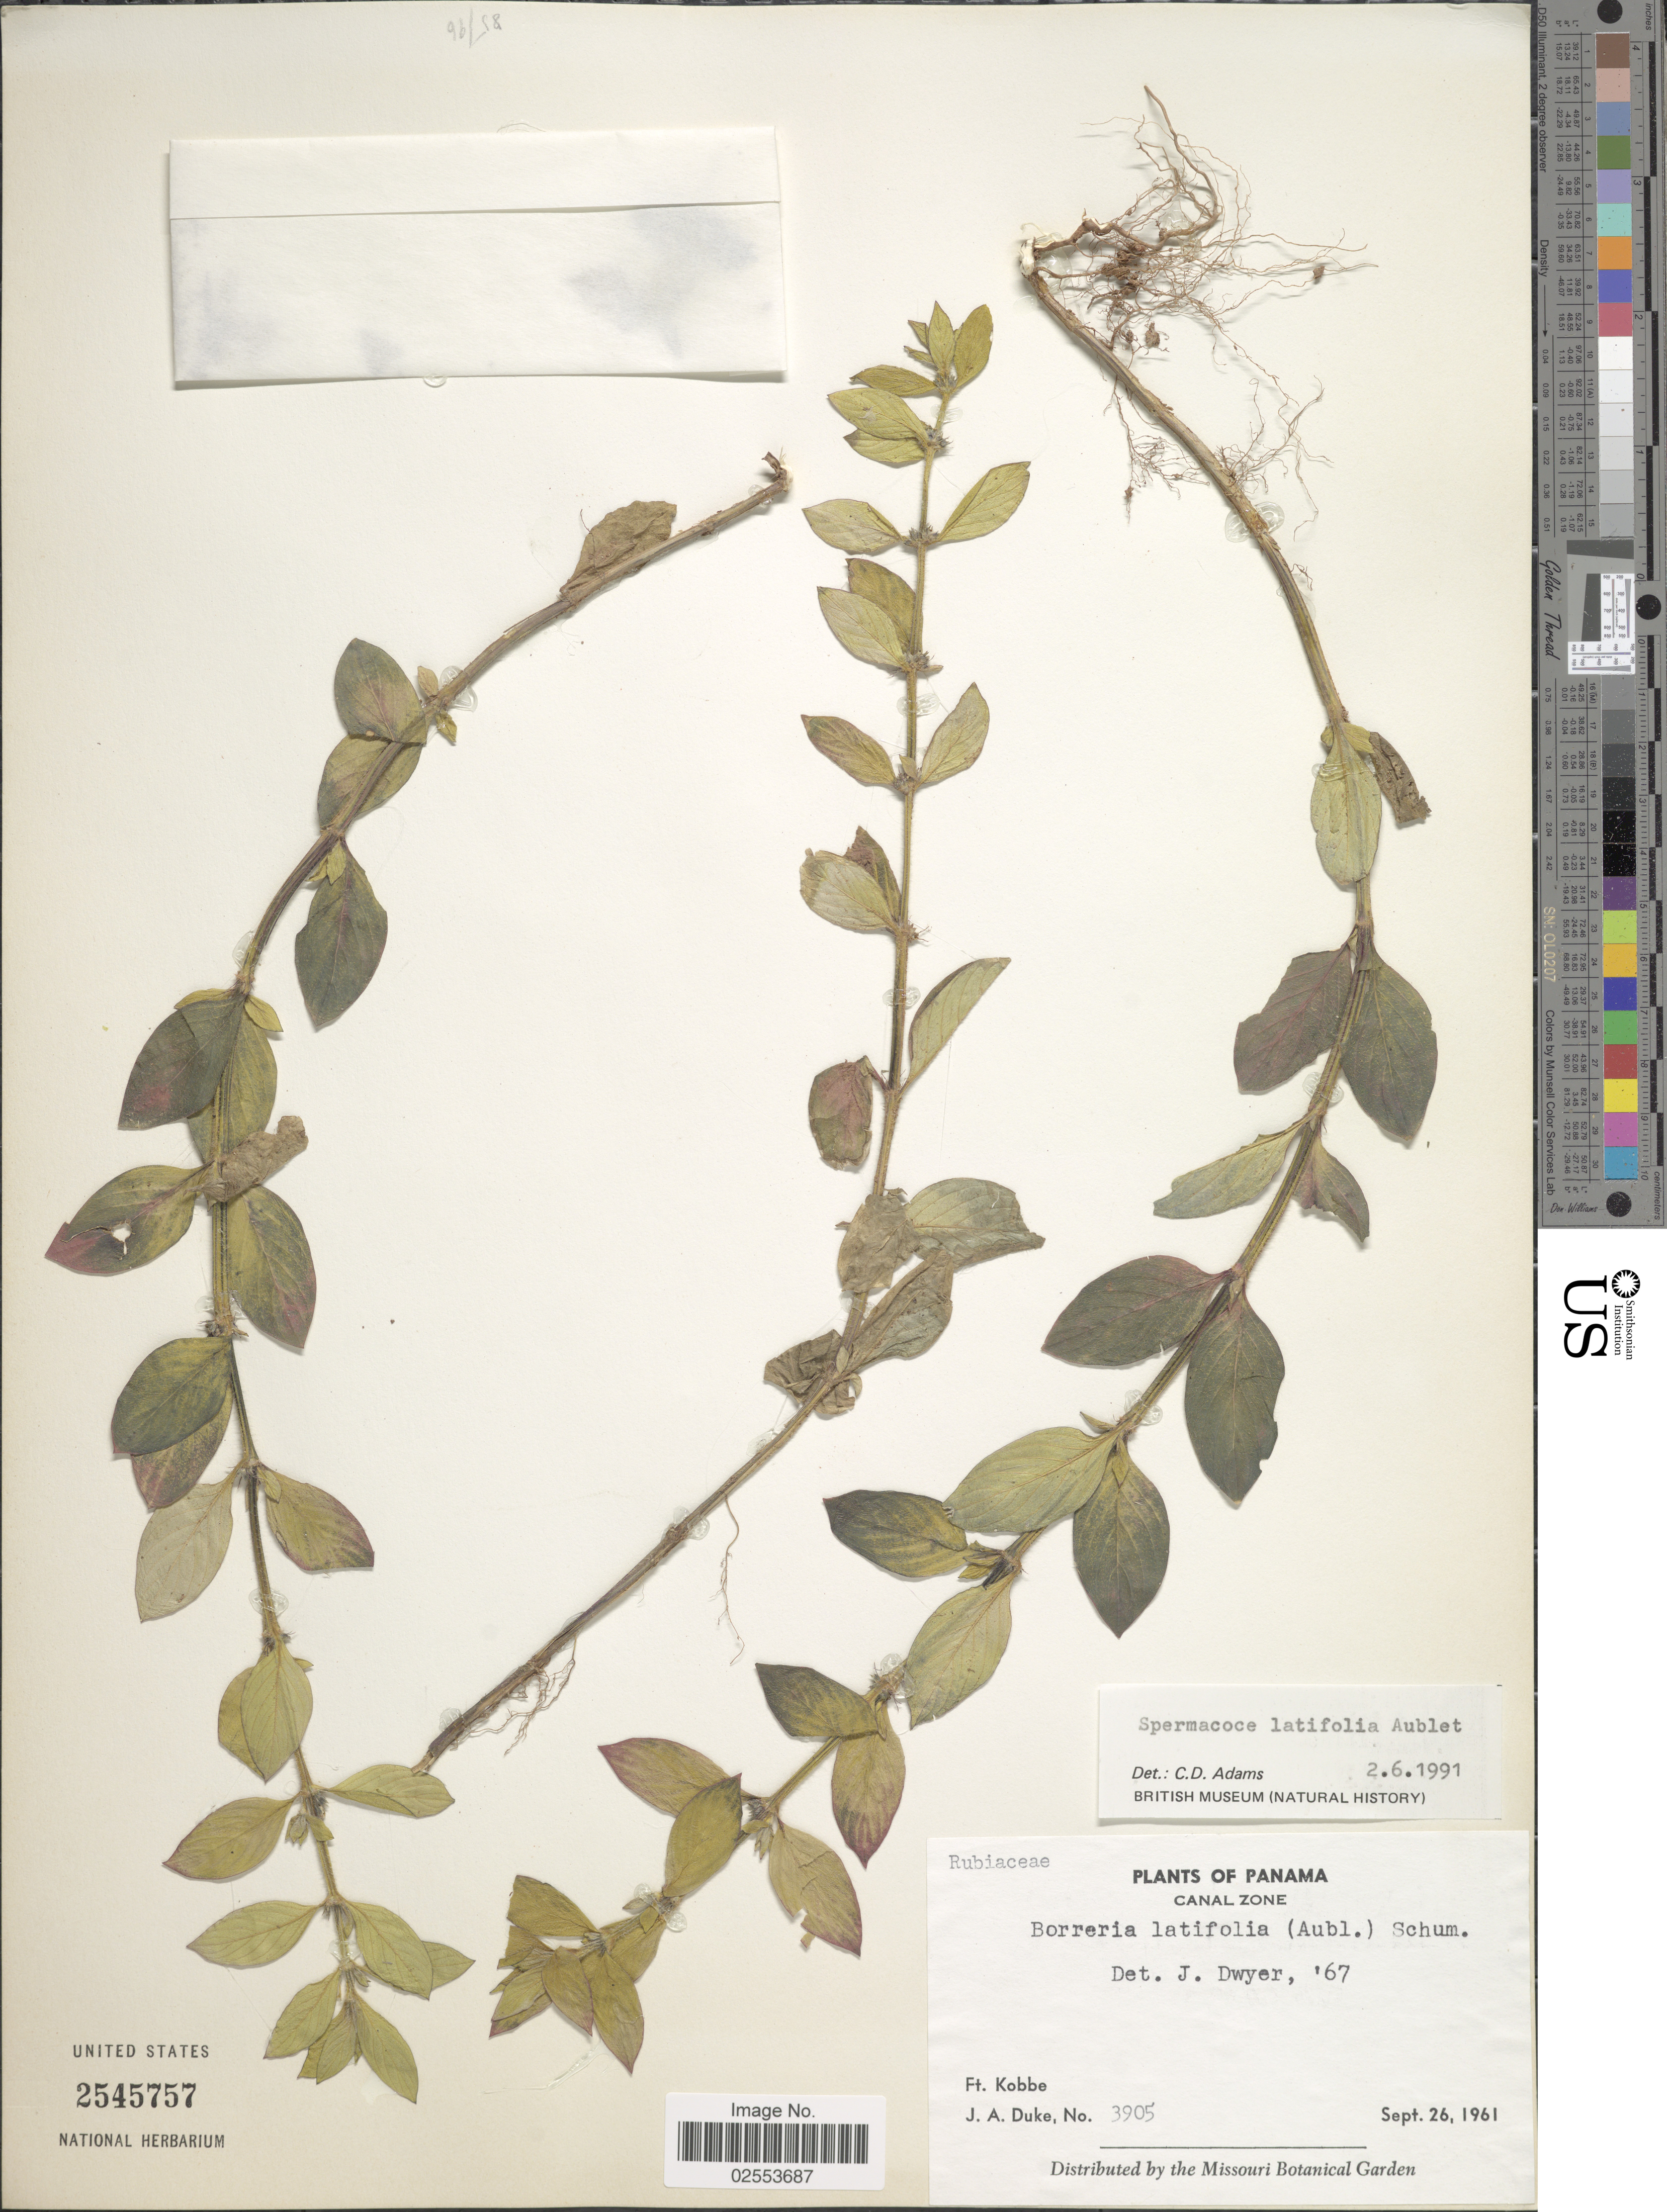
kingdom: Plantae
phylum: Tracheophyta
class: Magnoliopsida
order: Gentianales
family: Rubiaceae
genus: Spermacoce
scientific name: Spermacoce latifolia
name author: Aubl.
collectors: J. A. Duke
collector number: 3905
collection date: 1961-09-26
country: Panama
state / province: Colón / Panamá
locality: Canal Zone, Ft. Kobbe.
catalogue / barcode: US 2545757